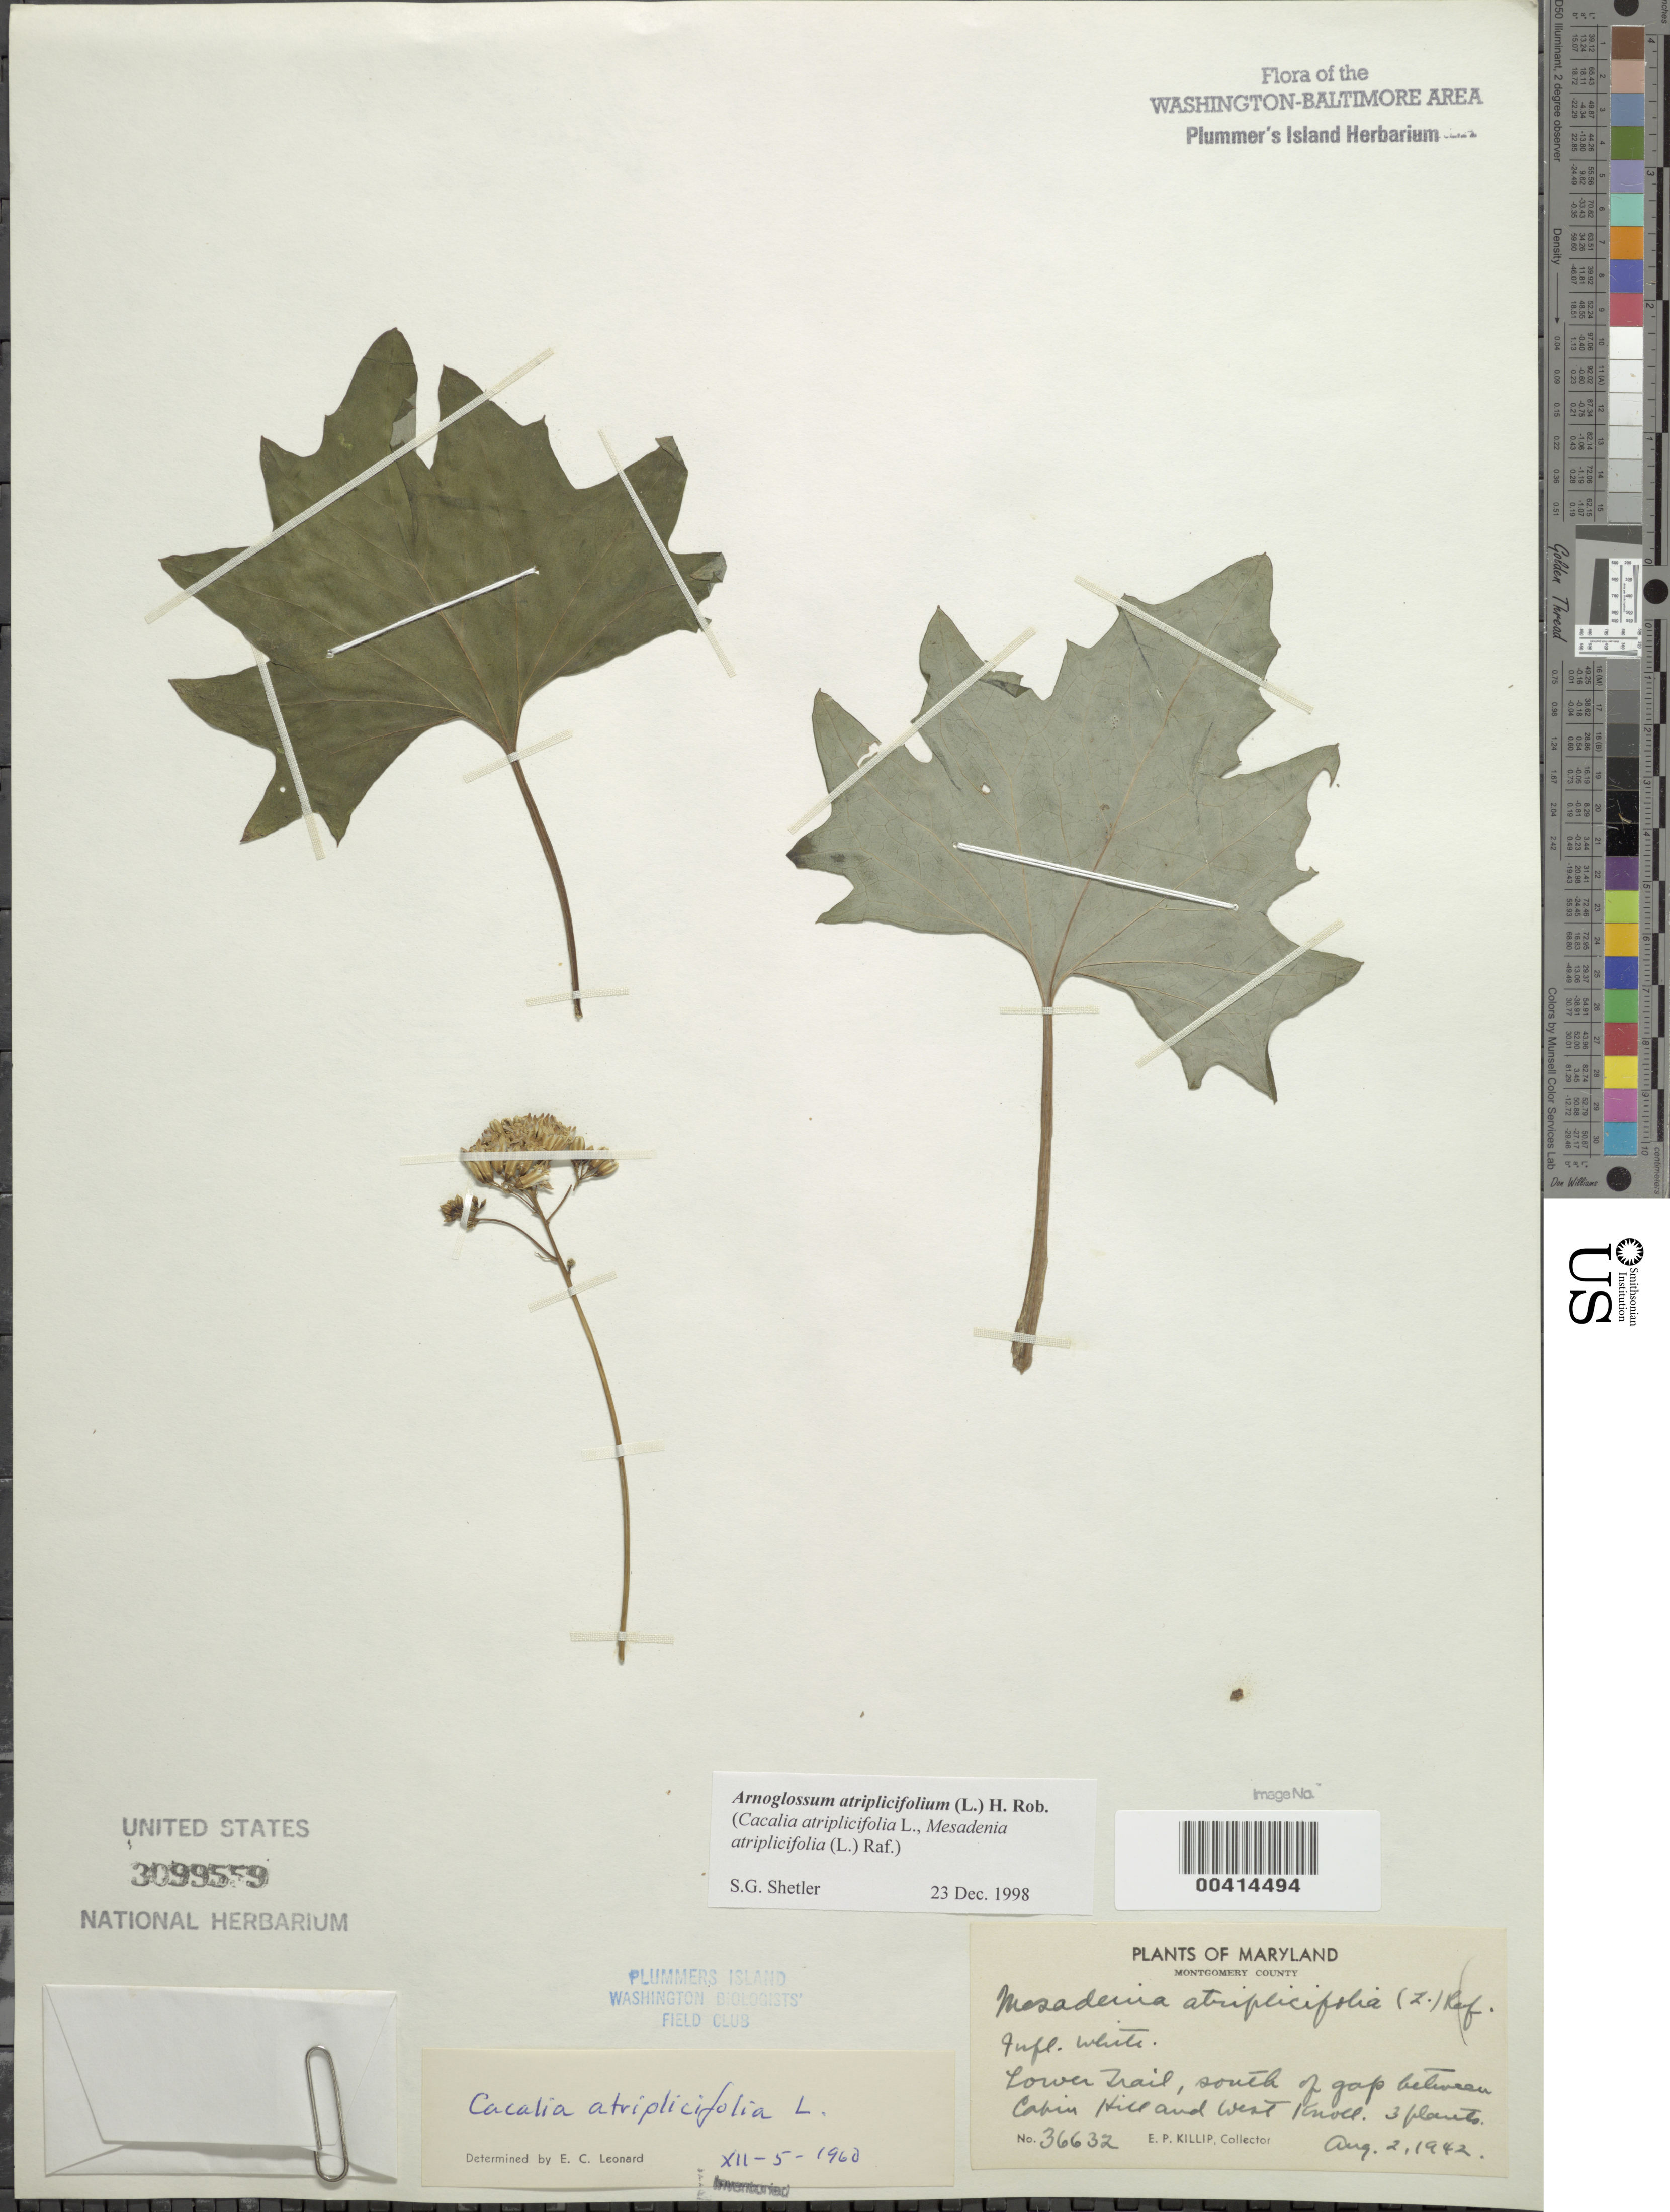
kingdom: Plantae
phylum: Tracheophyta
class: Magnoliopsida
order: Asterales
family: Asteraceae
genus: Arnoglossum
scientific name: Arnoglossum atriplicifolium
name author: (L.) H. Rob.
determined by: Shetler, Stanwyn G., (US), NMNH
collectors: E. P. Killip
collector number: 36632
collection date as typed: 02 Aug 1942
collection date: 1942-08-02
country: United States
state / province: Maryland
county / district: Montgomery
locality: Plummer's Island; mainland, lower trail, south of Gap between Cabin Hill and west knoll C. & O. Canal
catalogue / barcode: US 3099559